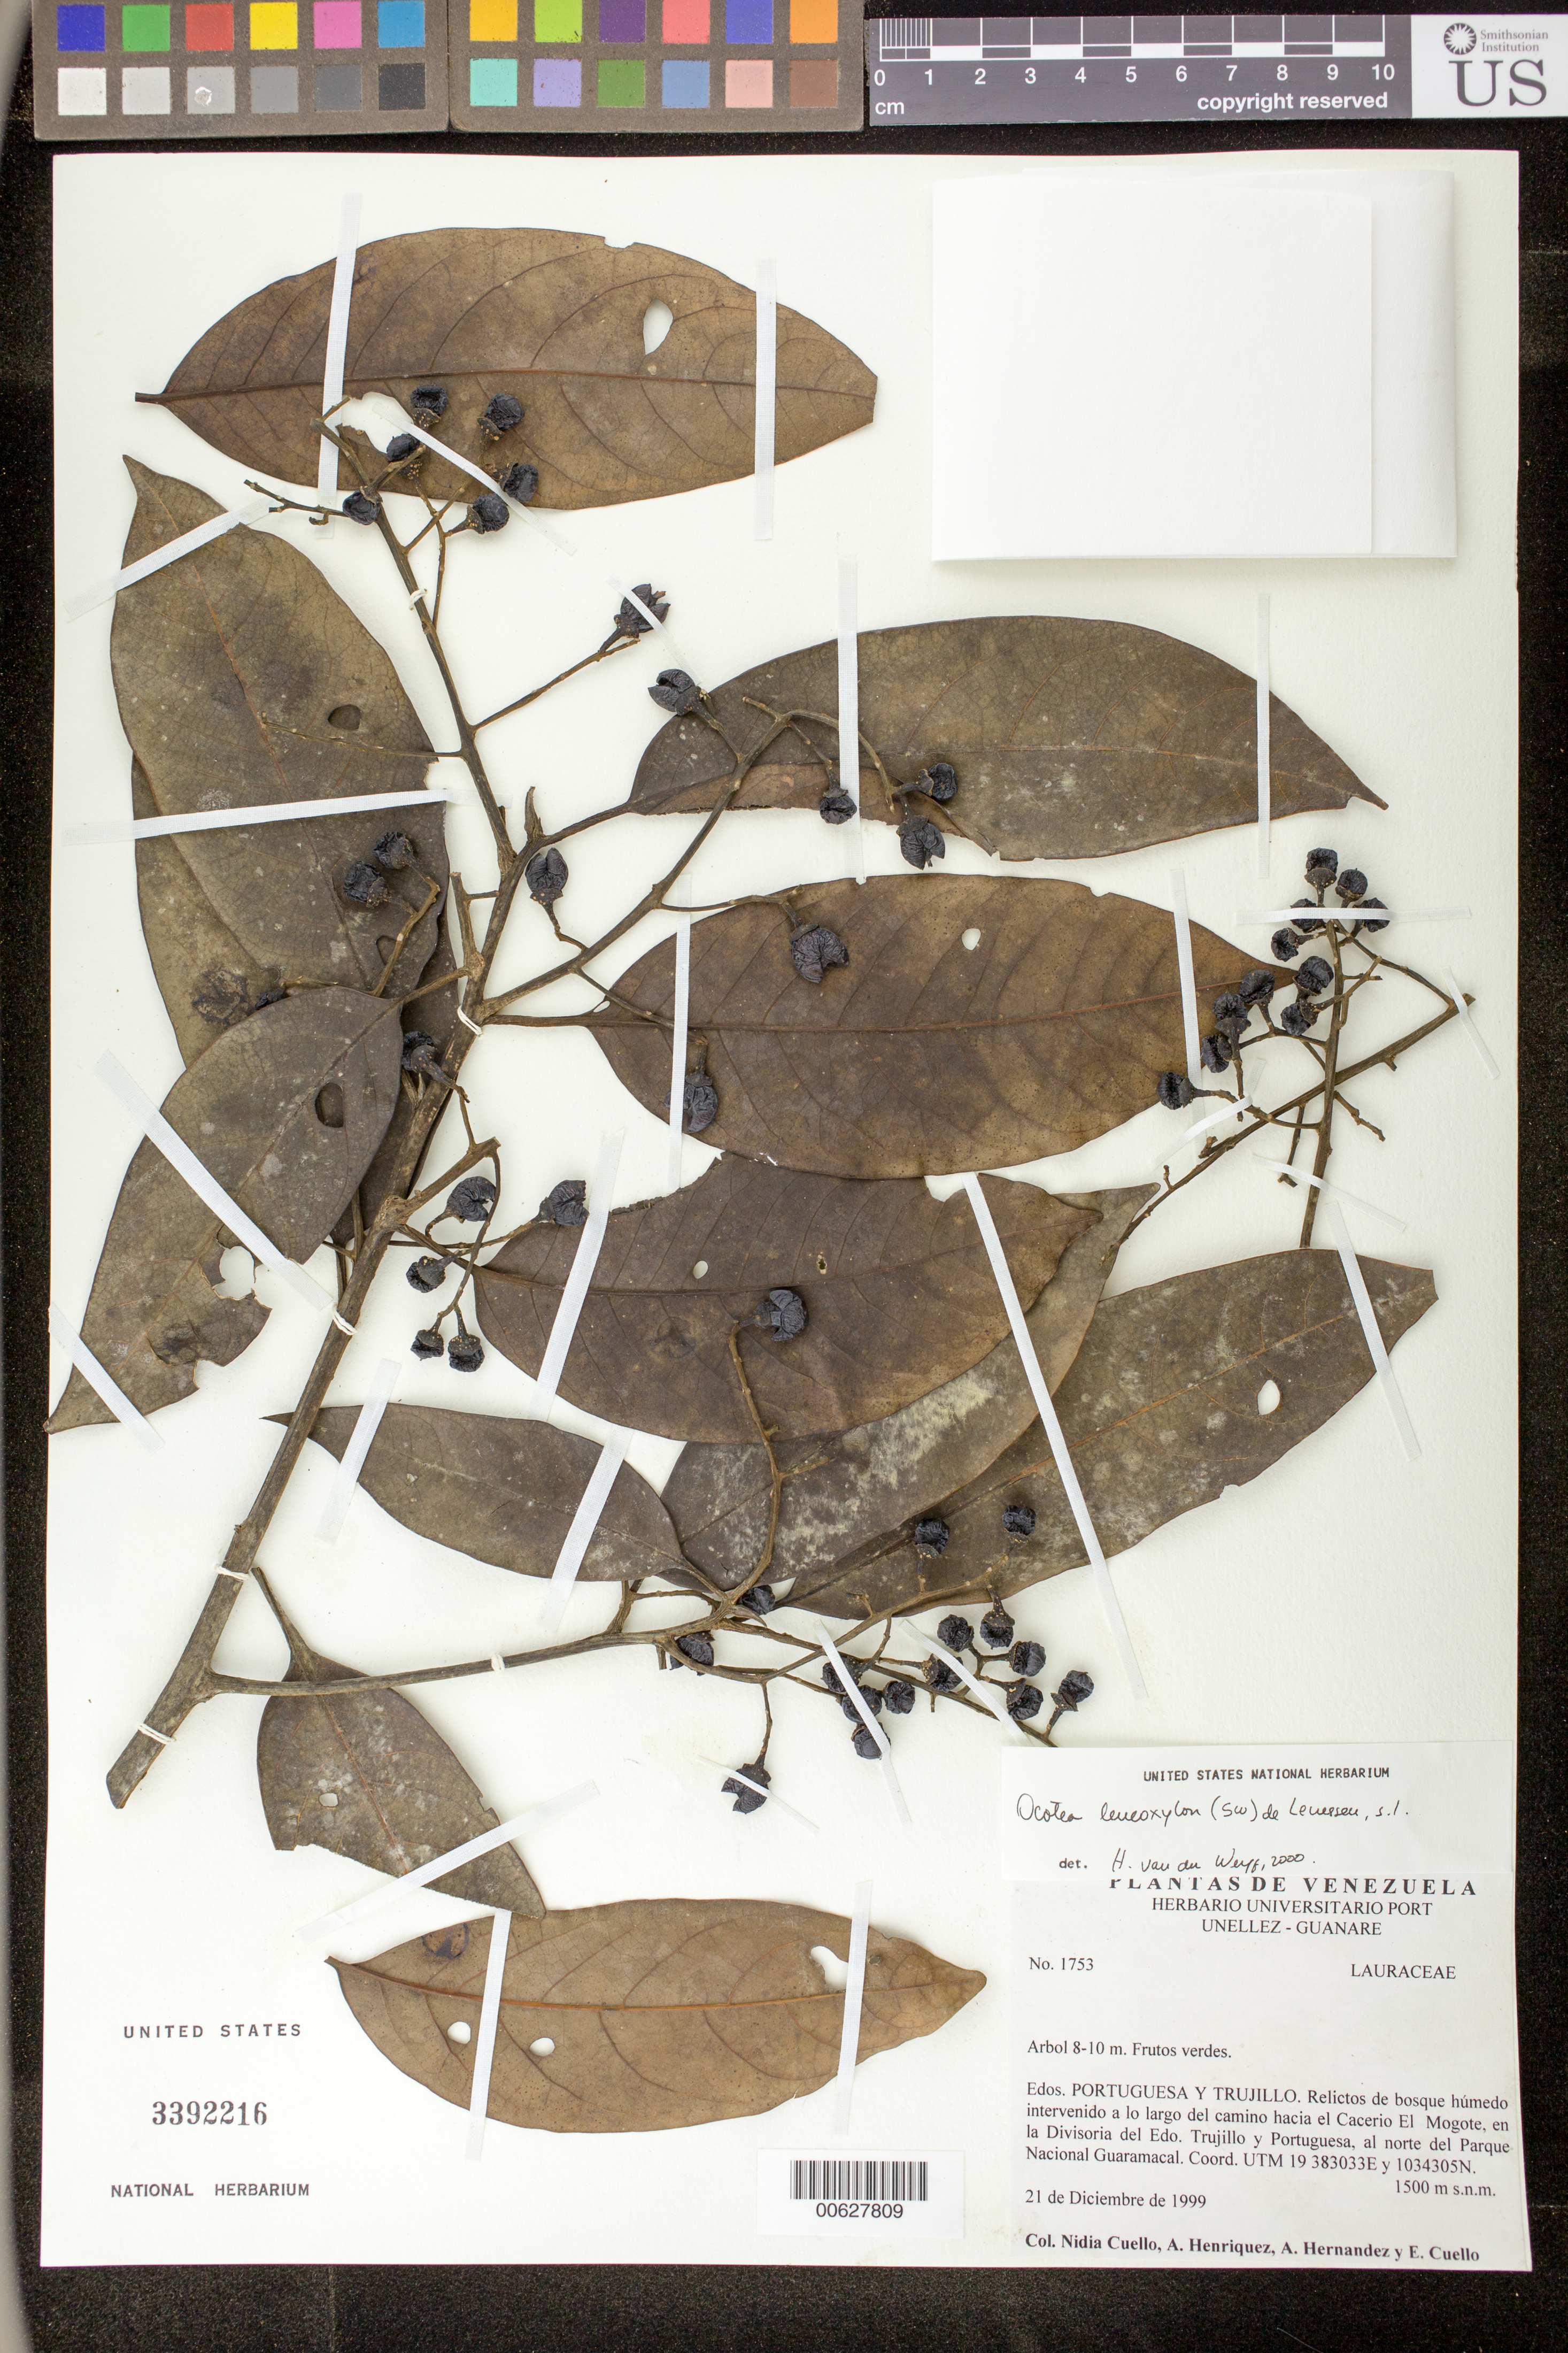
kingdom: Plantae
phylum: Tracheophyta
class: Magnoliopsida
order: Laurales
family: Lauraceae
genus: Ocotea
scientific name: Ocotea leucoxylon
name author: (Sw.) Laness.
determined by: Cuello, Nidia L.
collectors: N. L. Cuello, A. Henriquez, A. Hernandez & E. Cuello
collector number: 1753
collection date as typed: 21 Dec 1999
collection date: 1999-12-21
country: Venezuela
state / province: Portuguesa / Trujillo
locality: Largo del camino hacia el Cacerio El Mogote, en la Divisoria del Edo. Trujillo y Portuguesa. N Parque Nacional Guaramacal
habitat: Relictos de bosque húmedo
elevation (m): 1500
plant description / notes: MER, MO, MY, NY, PORT, US, VEN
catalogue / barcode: US 3392216